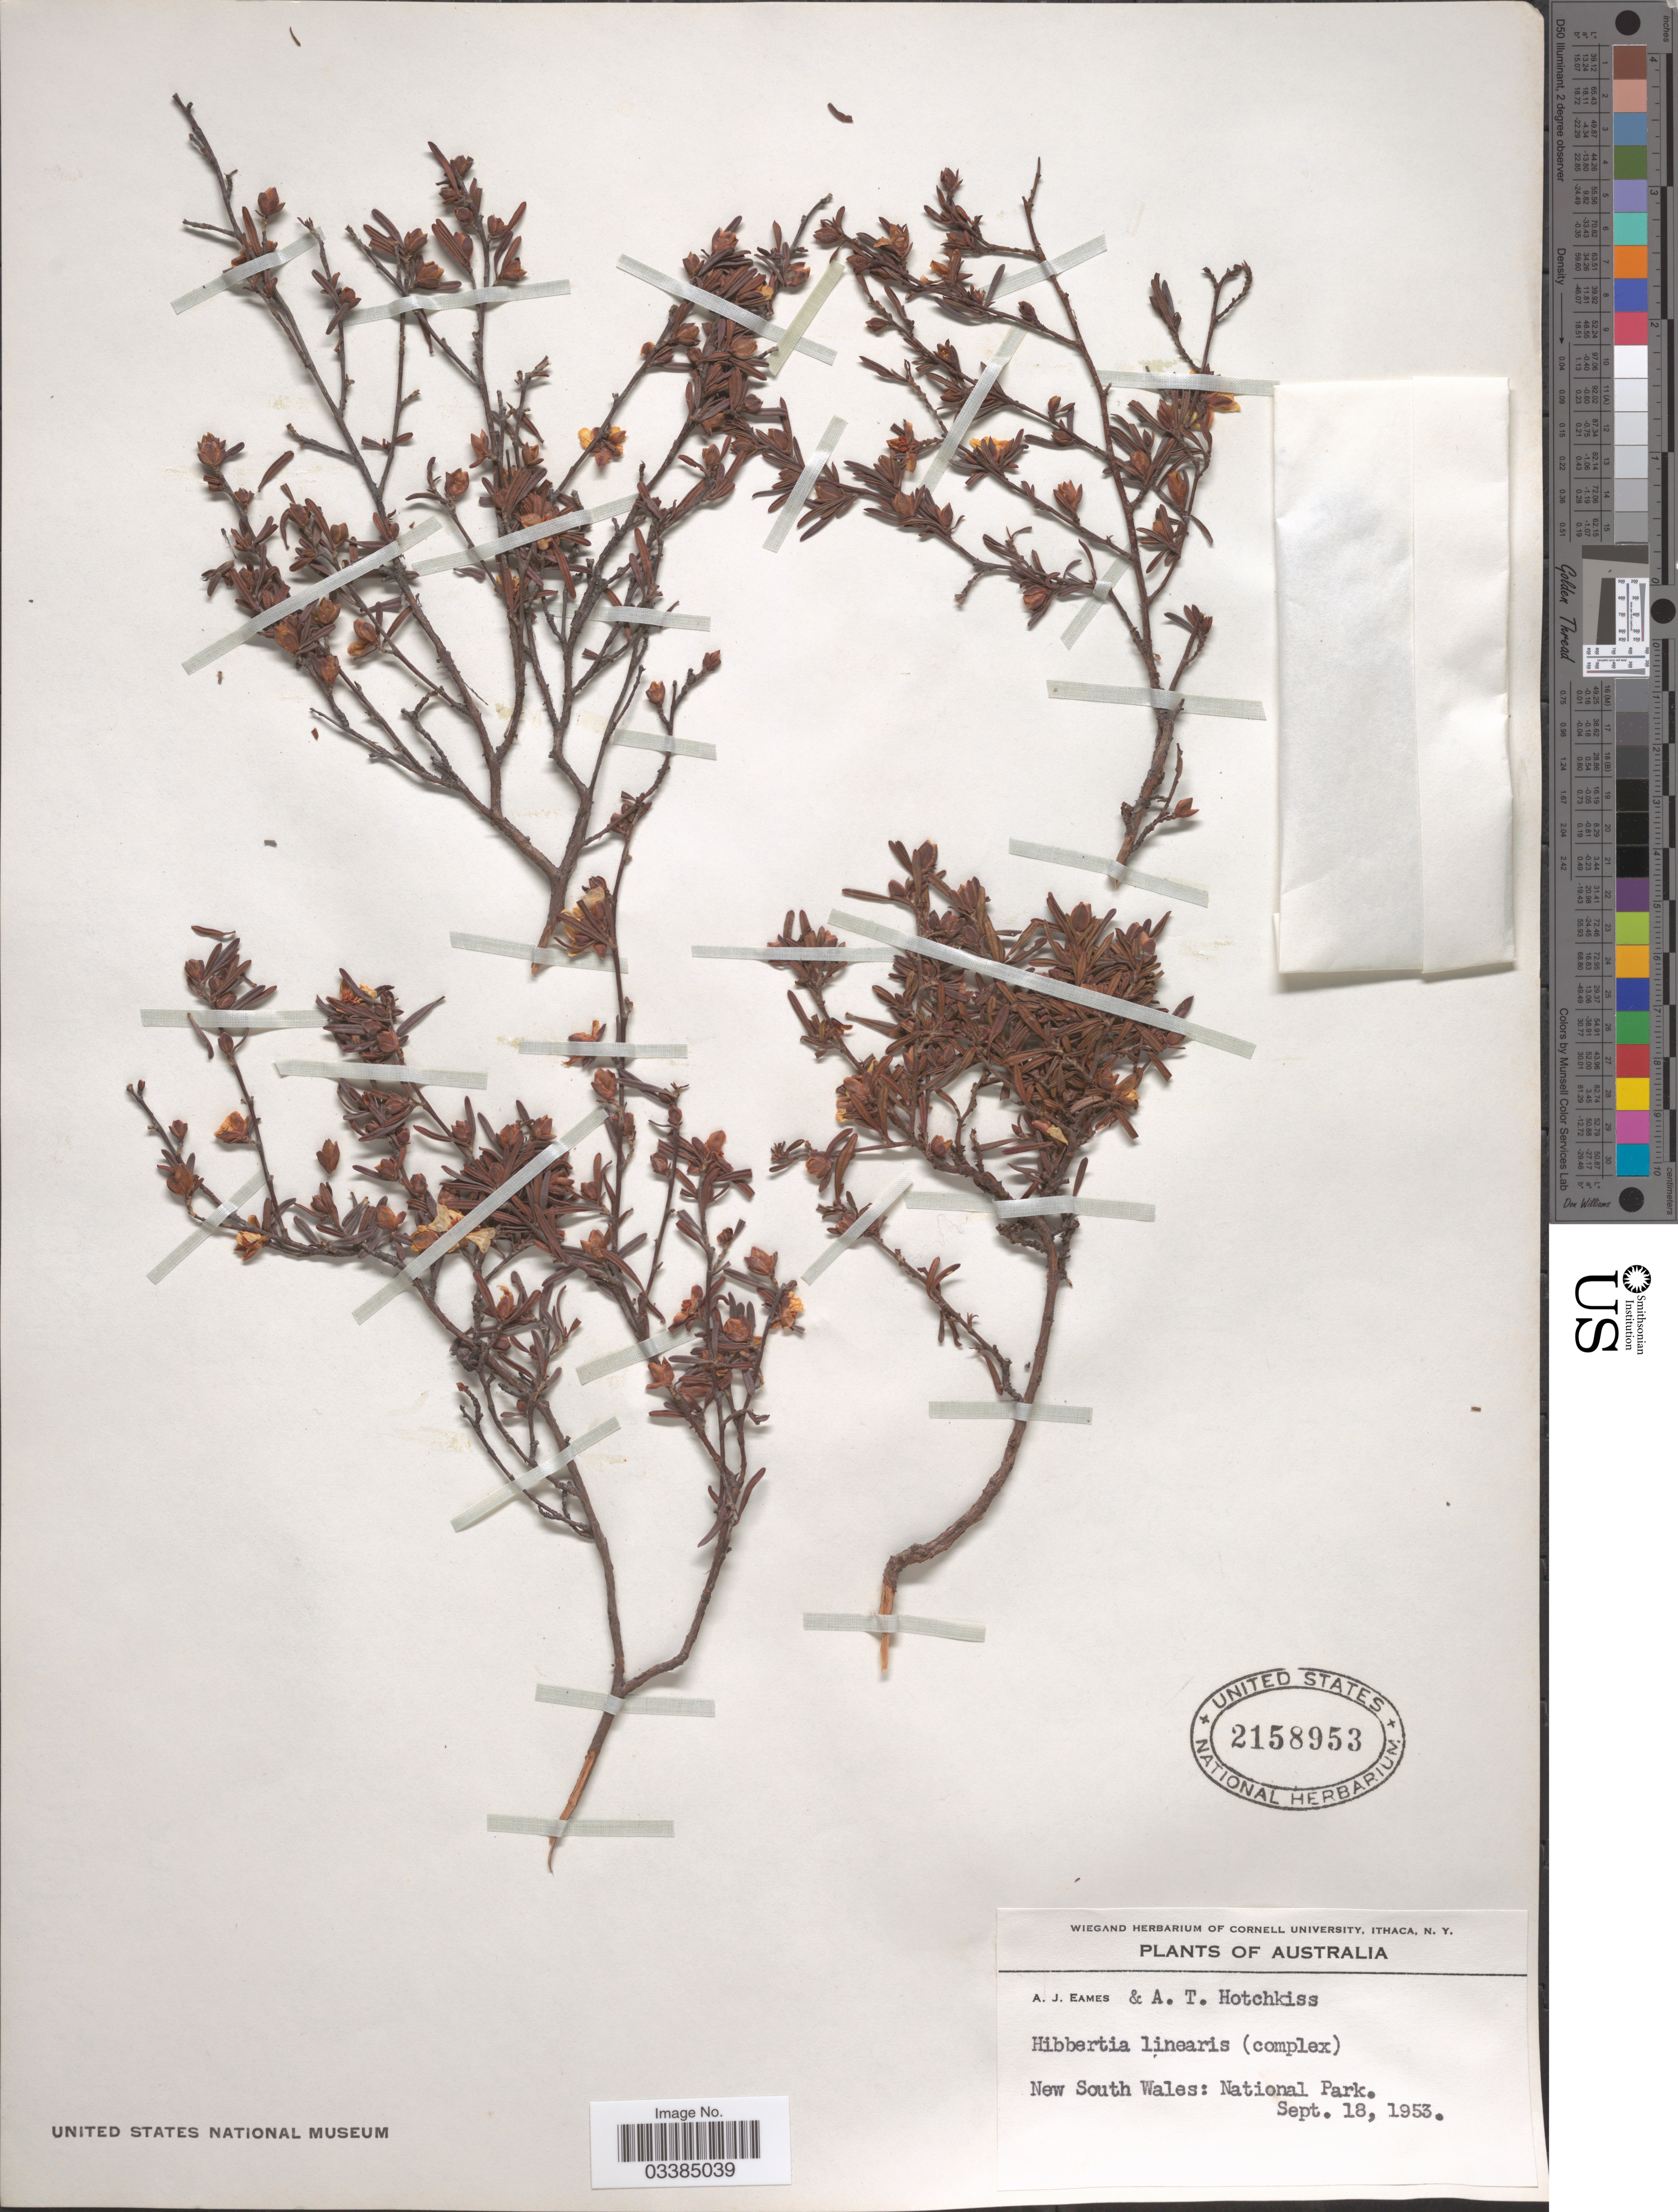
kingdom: Plantae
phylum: Tracheophyta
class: Magnoliopsida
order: Dilleniales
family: Dilleniaceae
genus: Hibbertia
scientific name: Hibbertia linearis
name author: R. Br. ex DC.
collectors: A. J. Eames & A. Hotchkiss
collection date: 1953-09-18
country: Australia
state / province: New South Wales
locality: National Park.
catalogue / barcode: US 2158953